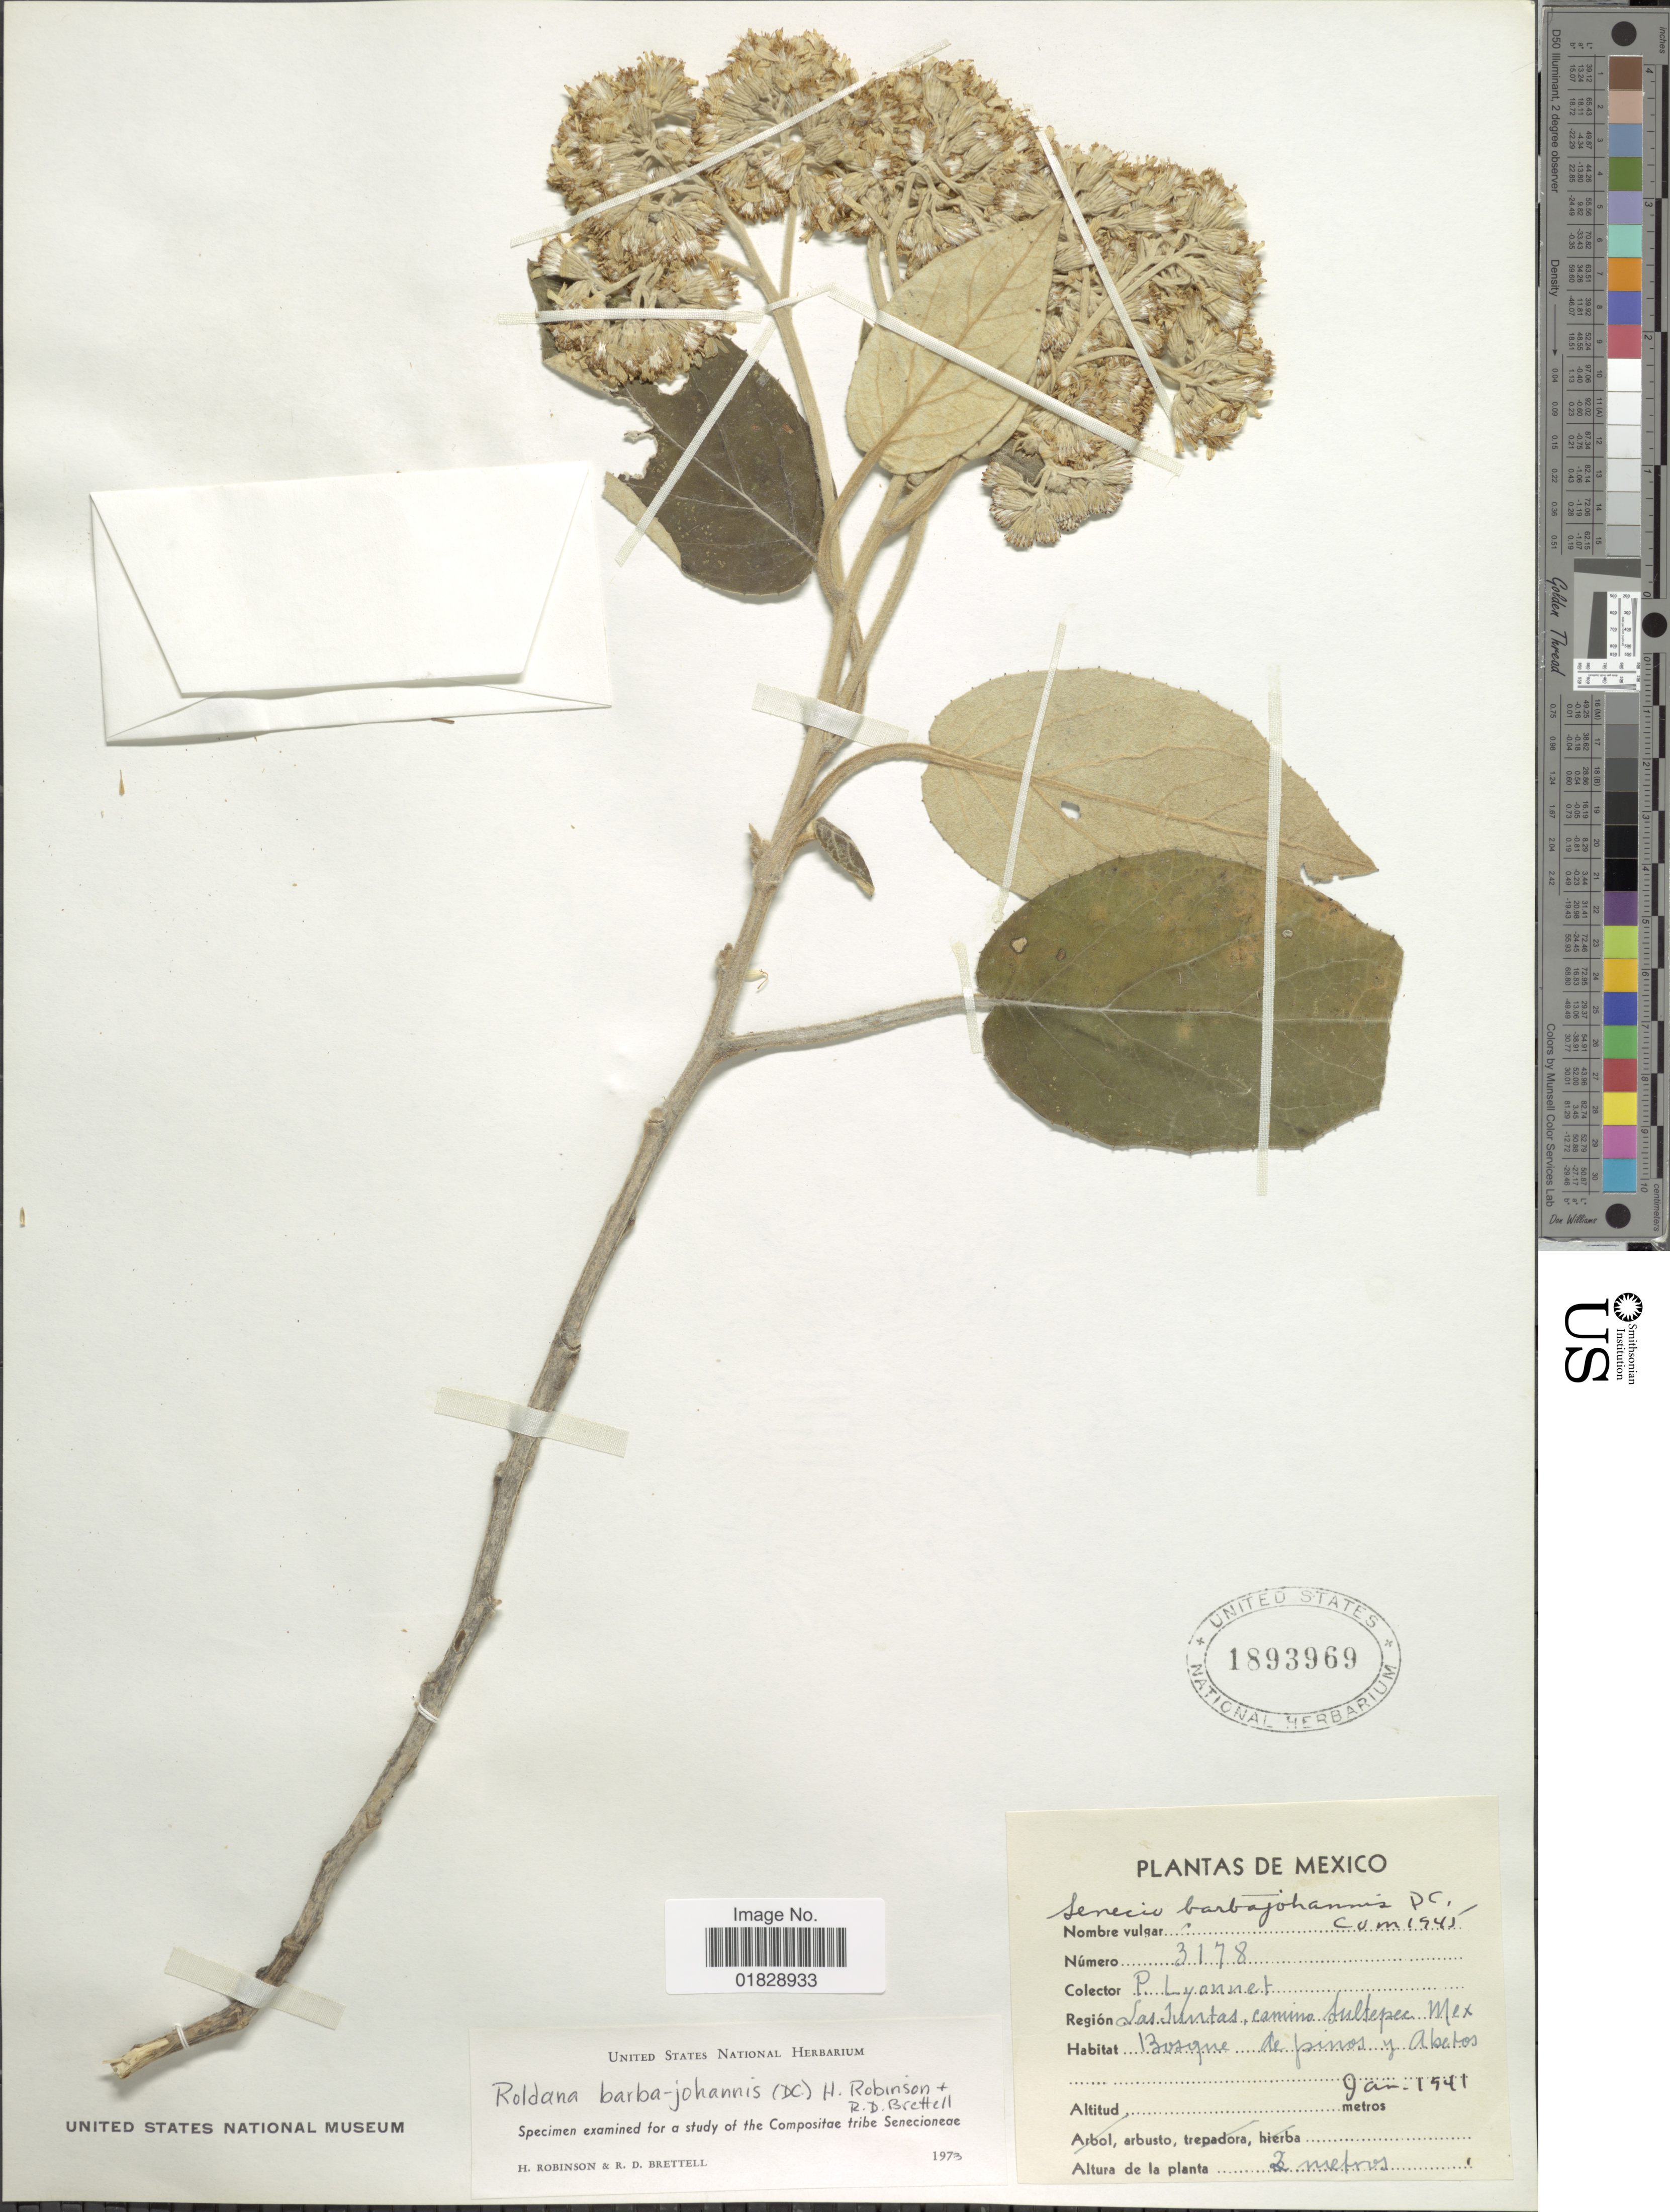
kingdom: Plantae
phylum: Tracheophyta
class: Magnoliopsida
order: Asterales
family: Asteraceae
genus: Roldana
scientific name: Roldana barba-johannis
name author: (DC.) H. Rob. & Brettell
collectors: P. Lyonnet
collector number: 3178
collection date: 1941-01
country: Mexico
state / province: México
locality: Las Juntas, camino Sultepec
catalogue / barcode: US 1893969